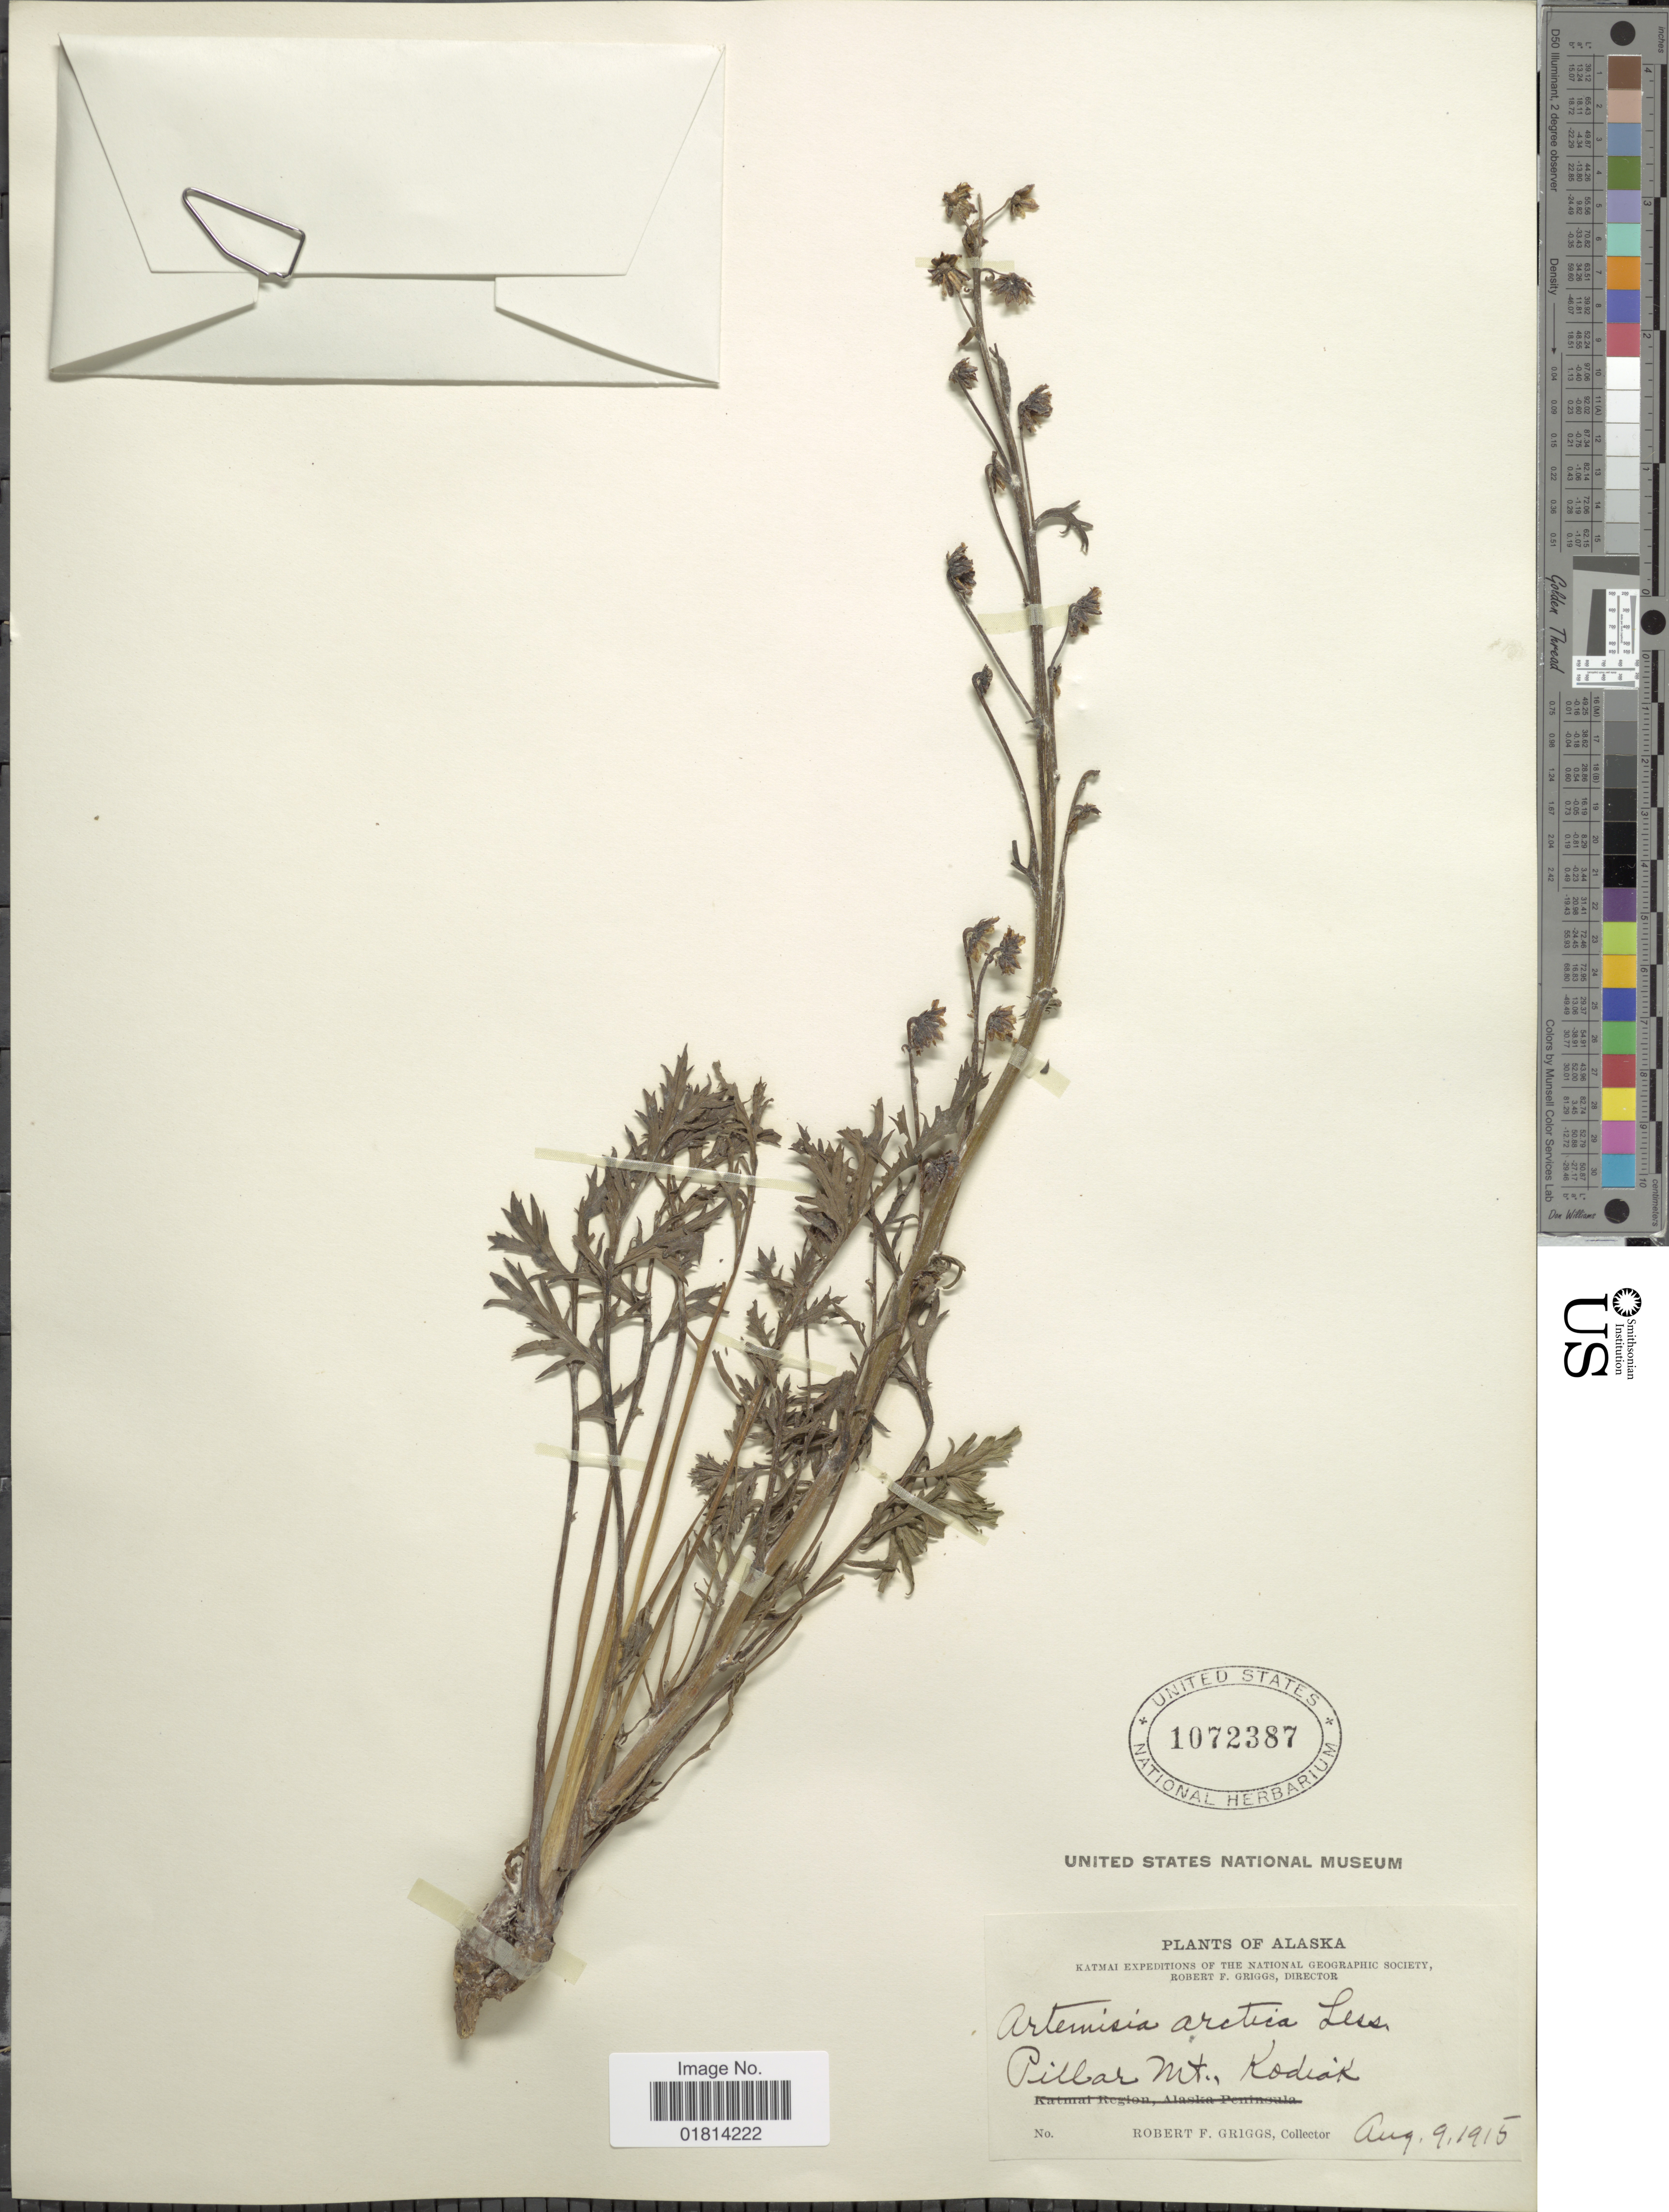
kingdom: Plantae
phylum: Tracheophyta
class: Magnoliopsida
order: Asterales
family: Asteraceae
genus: Artemisia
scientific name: Artemisia arctica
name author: Less.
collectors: R. F. Griggs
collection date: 1915-08-09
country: United States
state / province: Alaska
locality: Pillar Mt., Kodiak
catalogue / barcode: US 1072387